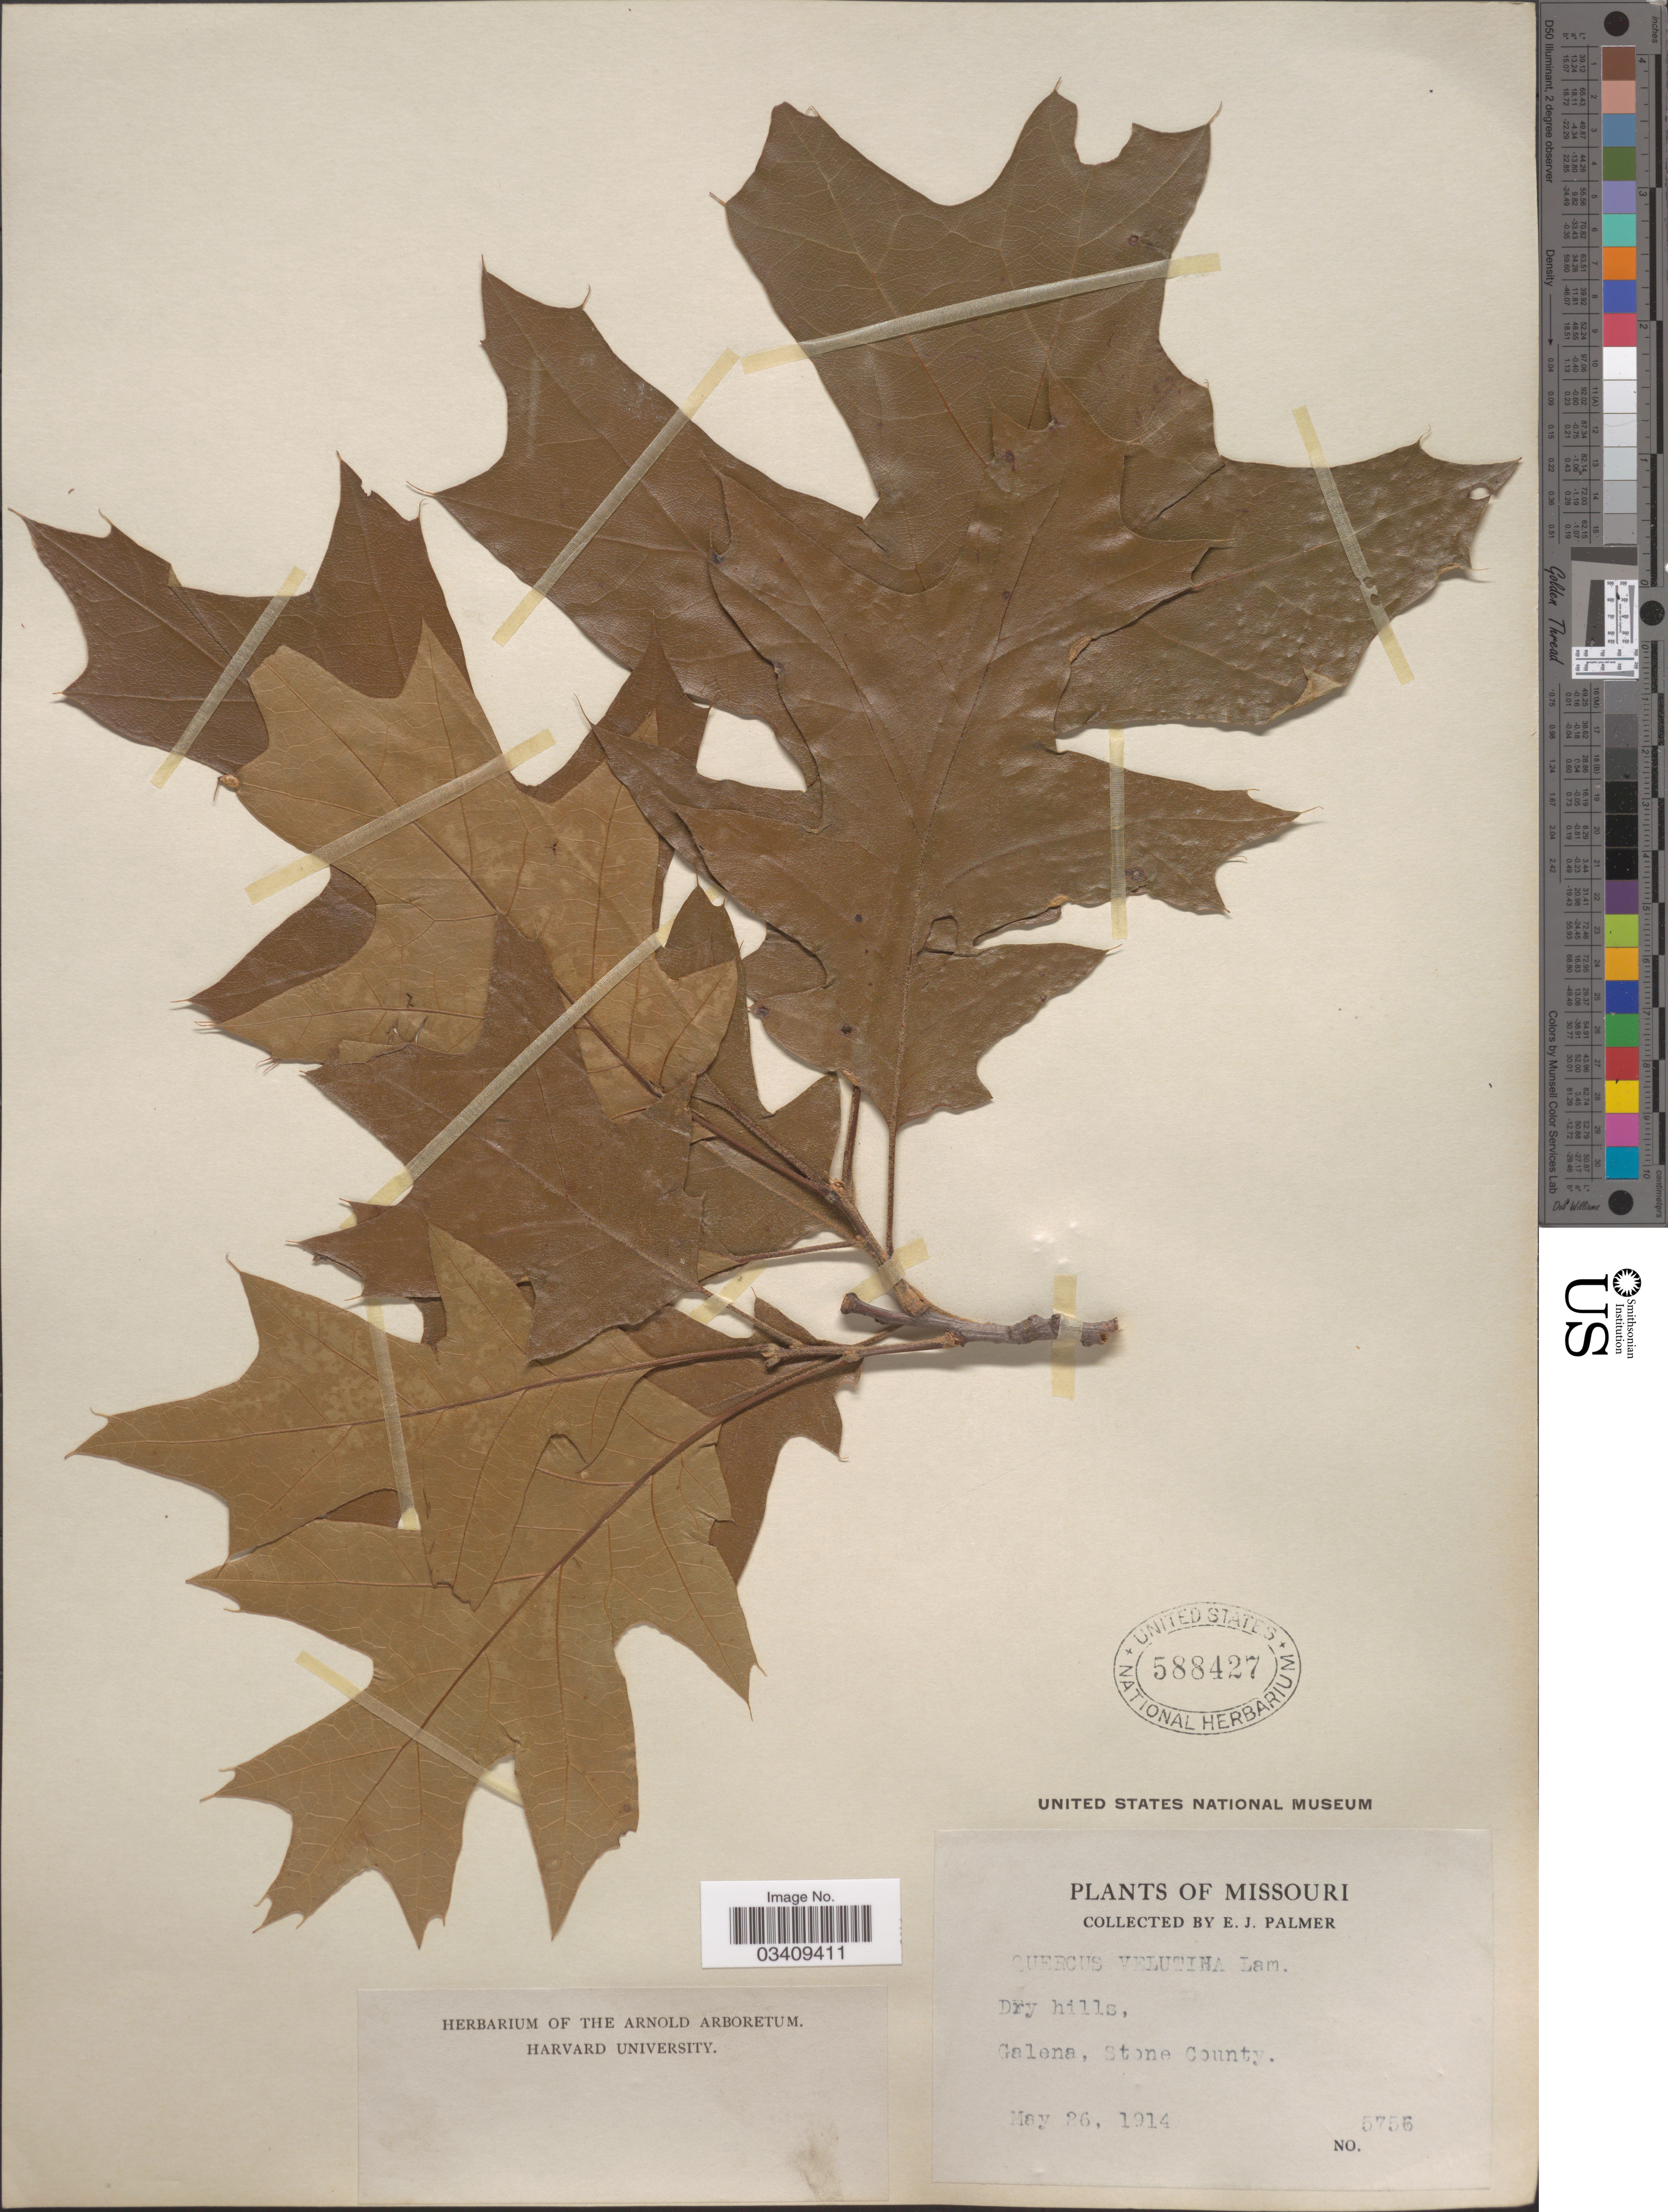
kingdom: Plantae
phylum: Tracheophyta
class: Magnoliopsida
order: Fagales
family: Fagaceae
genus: Quercus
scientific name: Quercus velutina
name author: Lam.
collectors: E. J. Palmer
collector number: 5756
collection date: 1914-05-26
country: United States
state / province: Missouri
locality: Dry hills, Galena, Stone County.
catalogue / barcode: US 588427